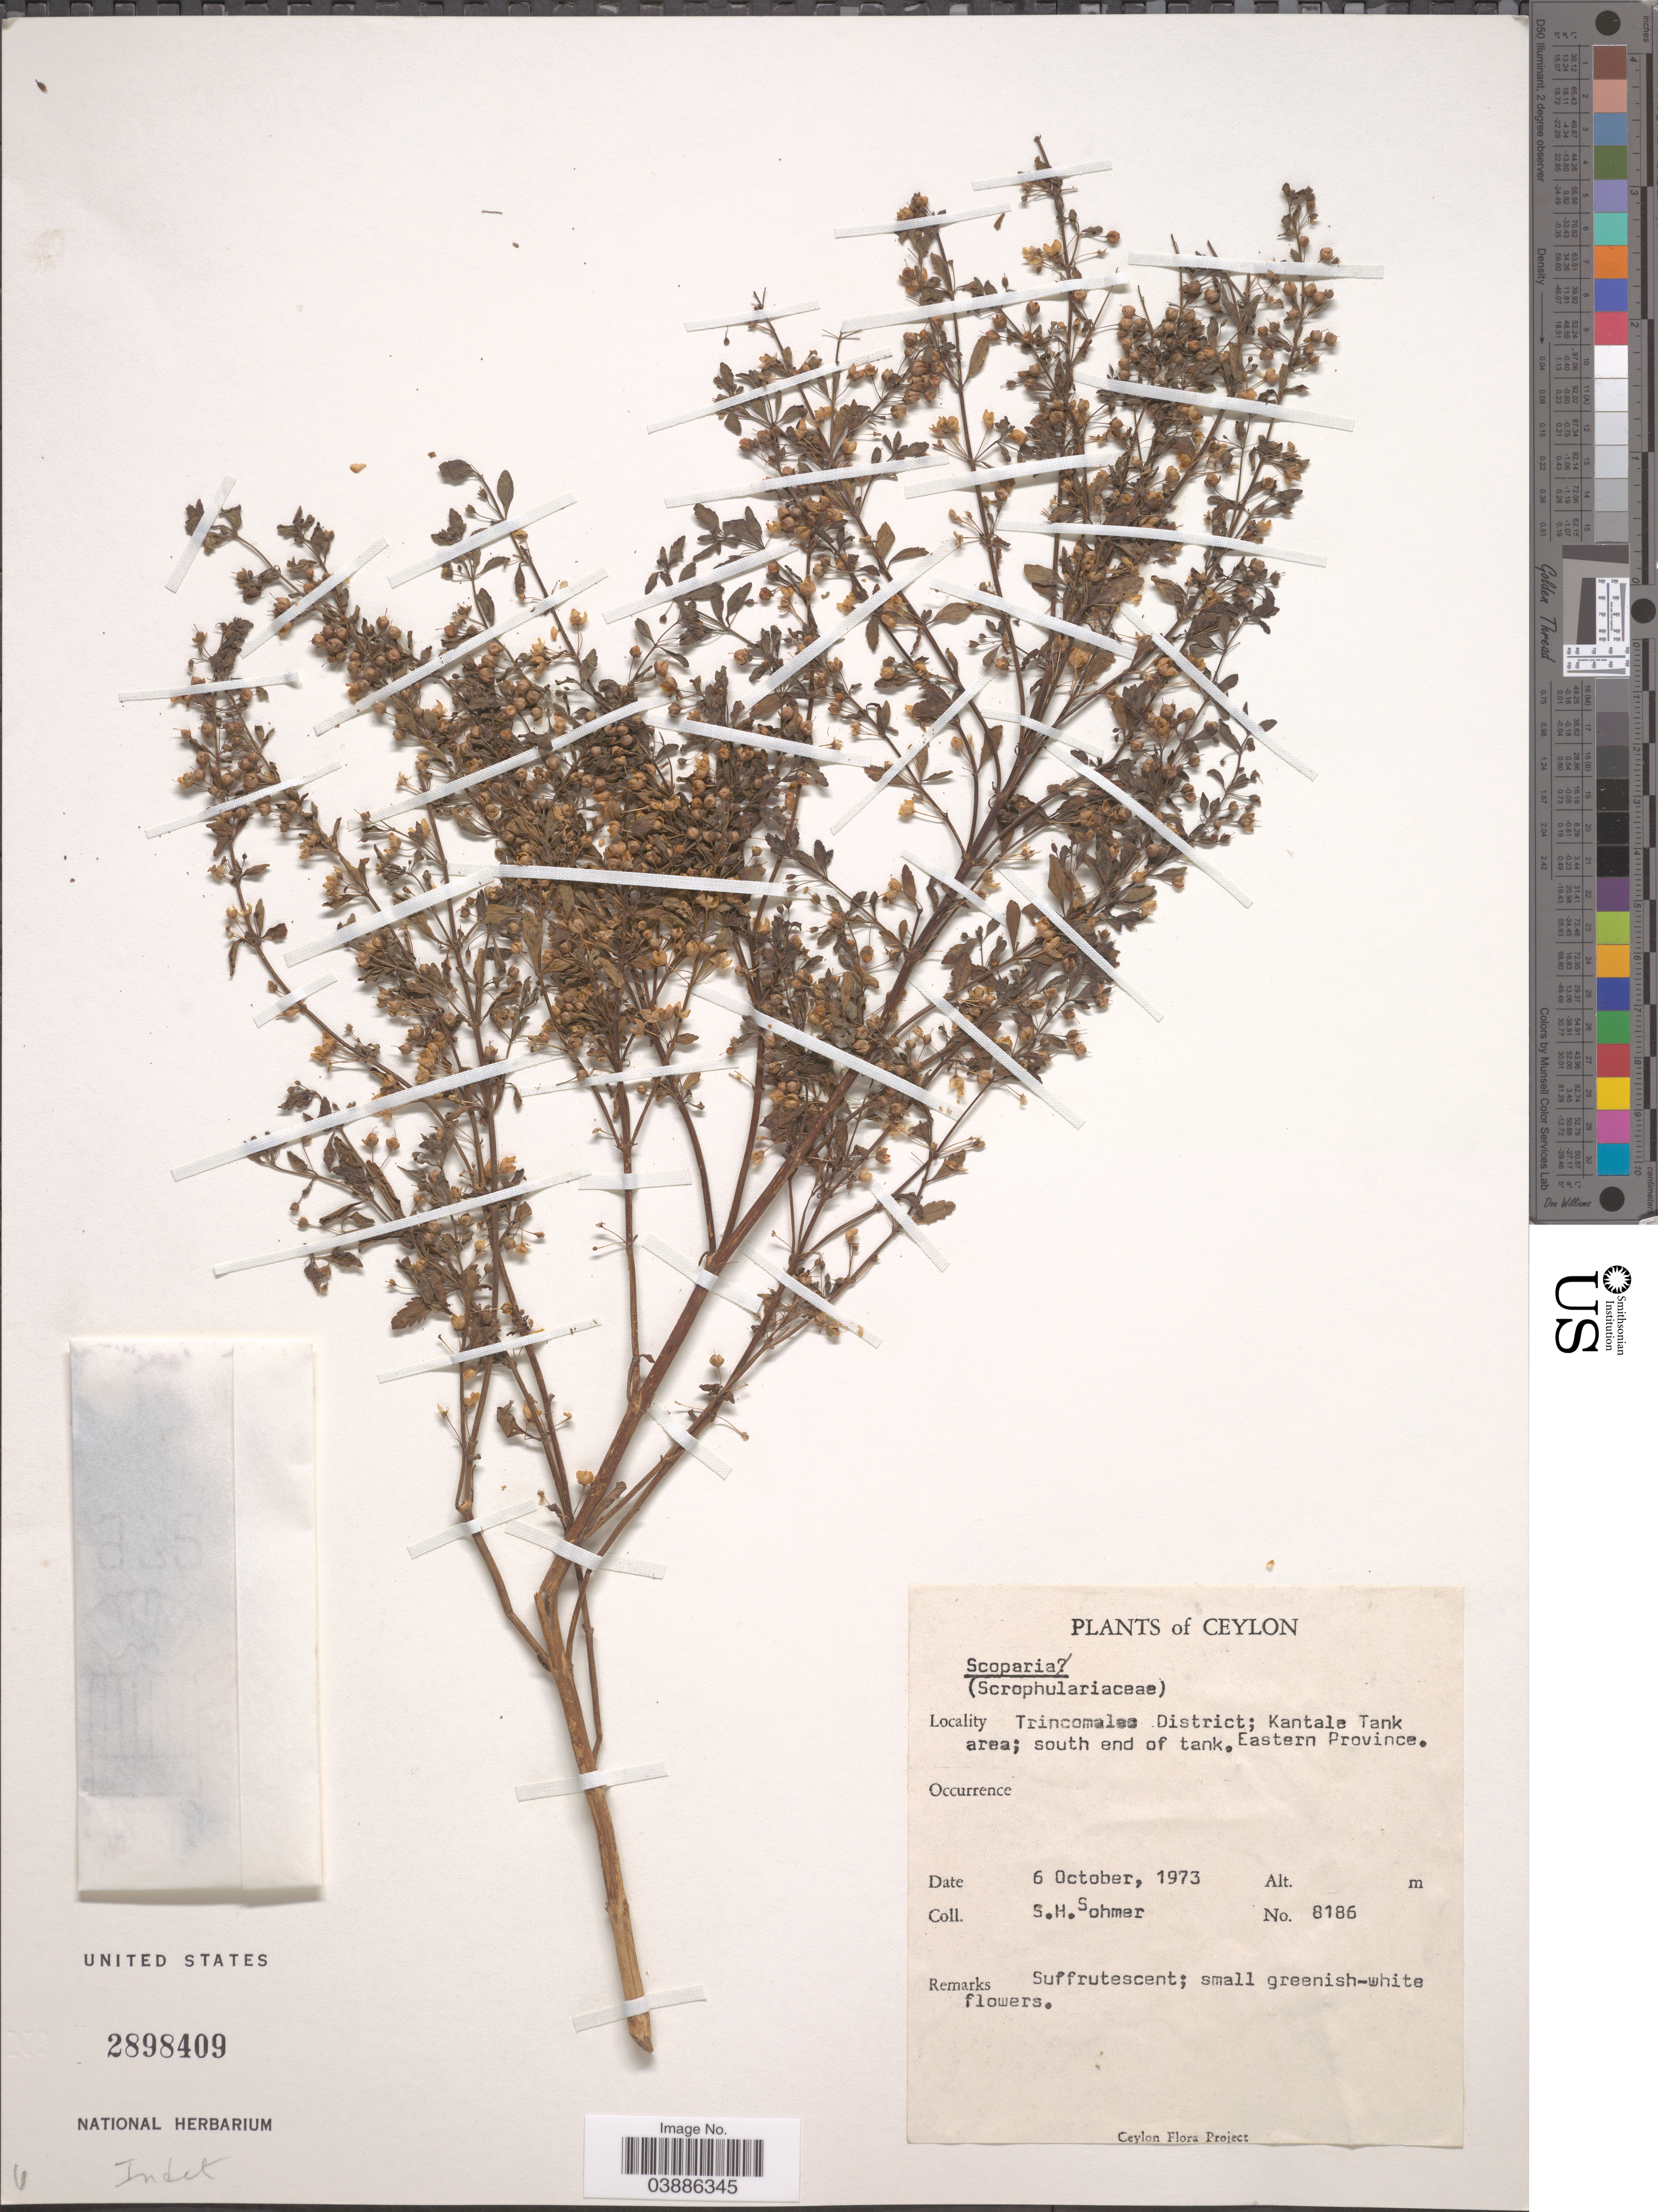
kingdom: Plantae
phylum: Tracheophyta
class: Magnoliopsida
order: Lamiales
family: Plantaginaceae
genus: Scoparia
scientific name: Scoparia sp.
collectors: S. H. Sohmer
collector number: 8186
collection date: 1973-10-06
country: Sri Lanka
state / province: Eastern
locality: Ceylon. Trincomalee District; Kantale Tank area; south end of tank. Eastern Province.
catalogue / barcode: US 2898409